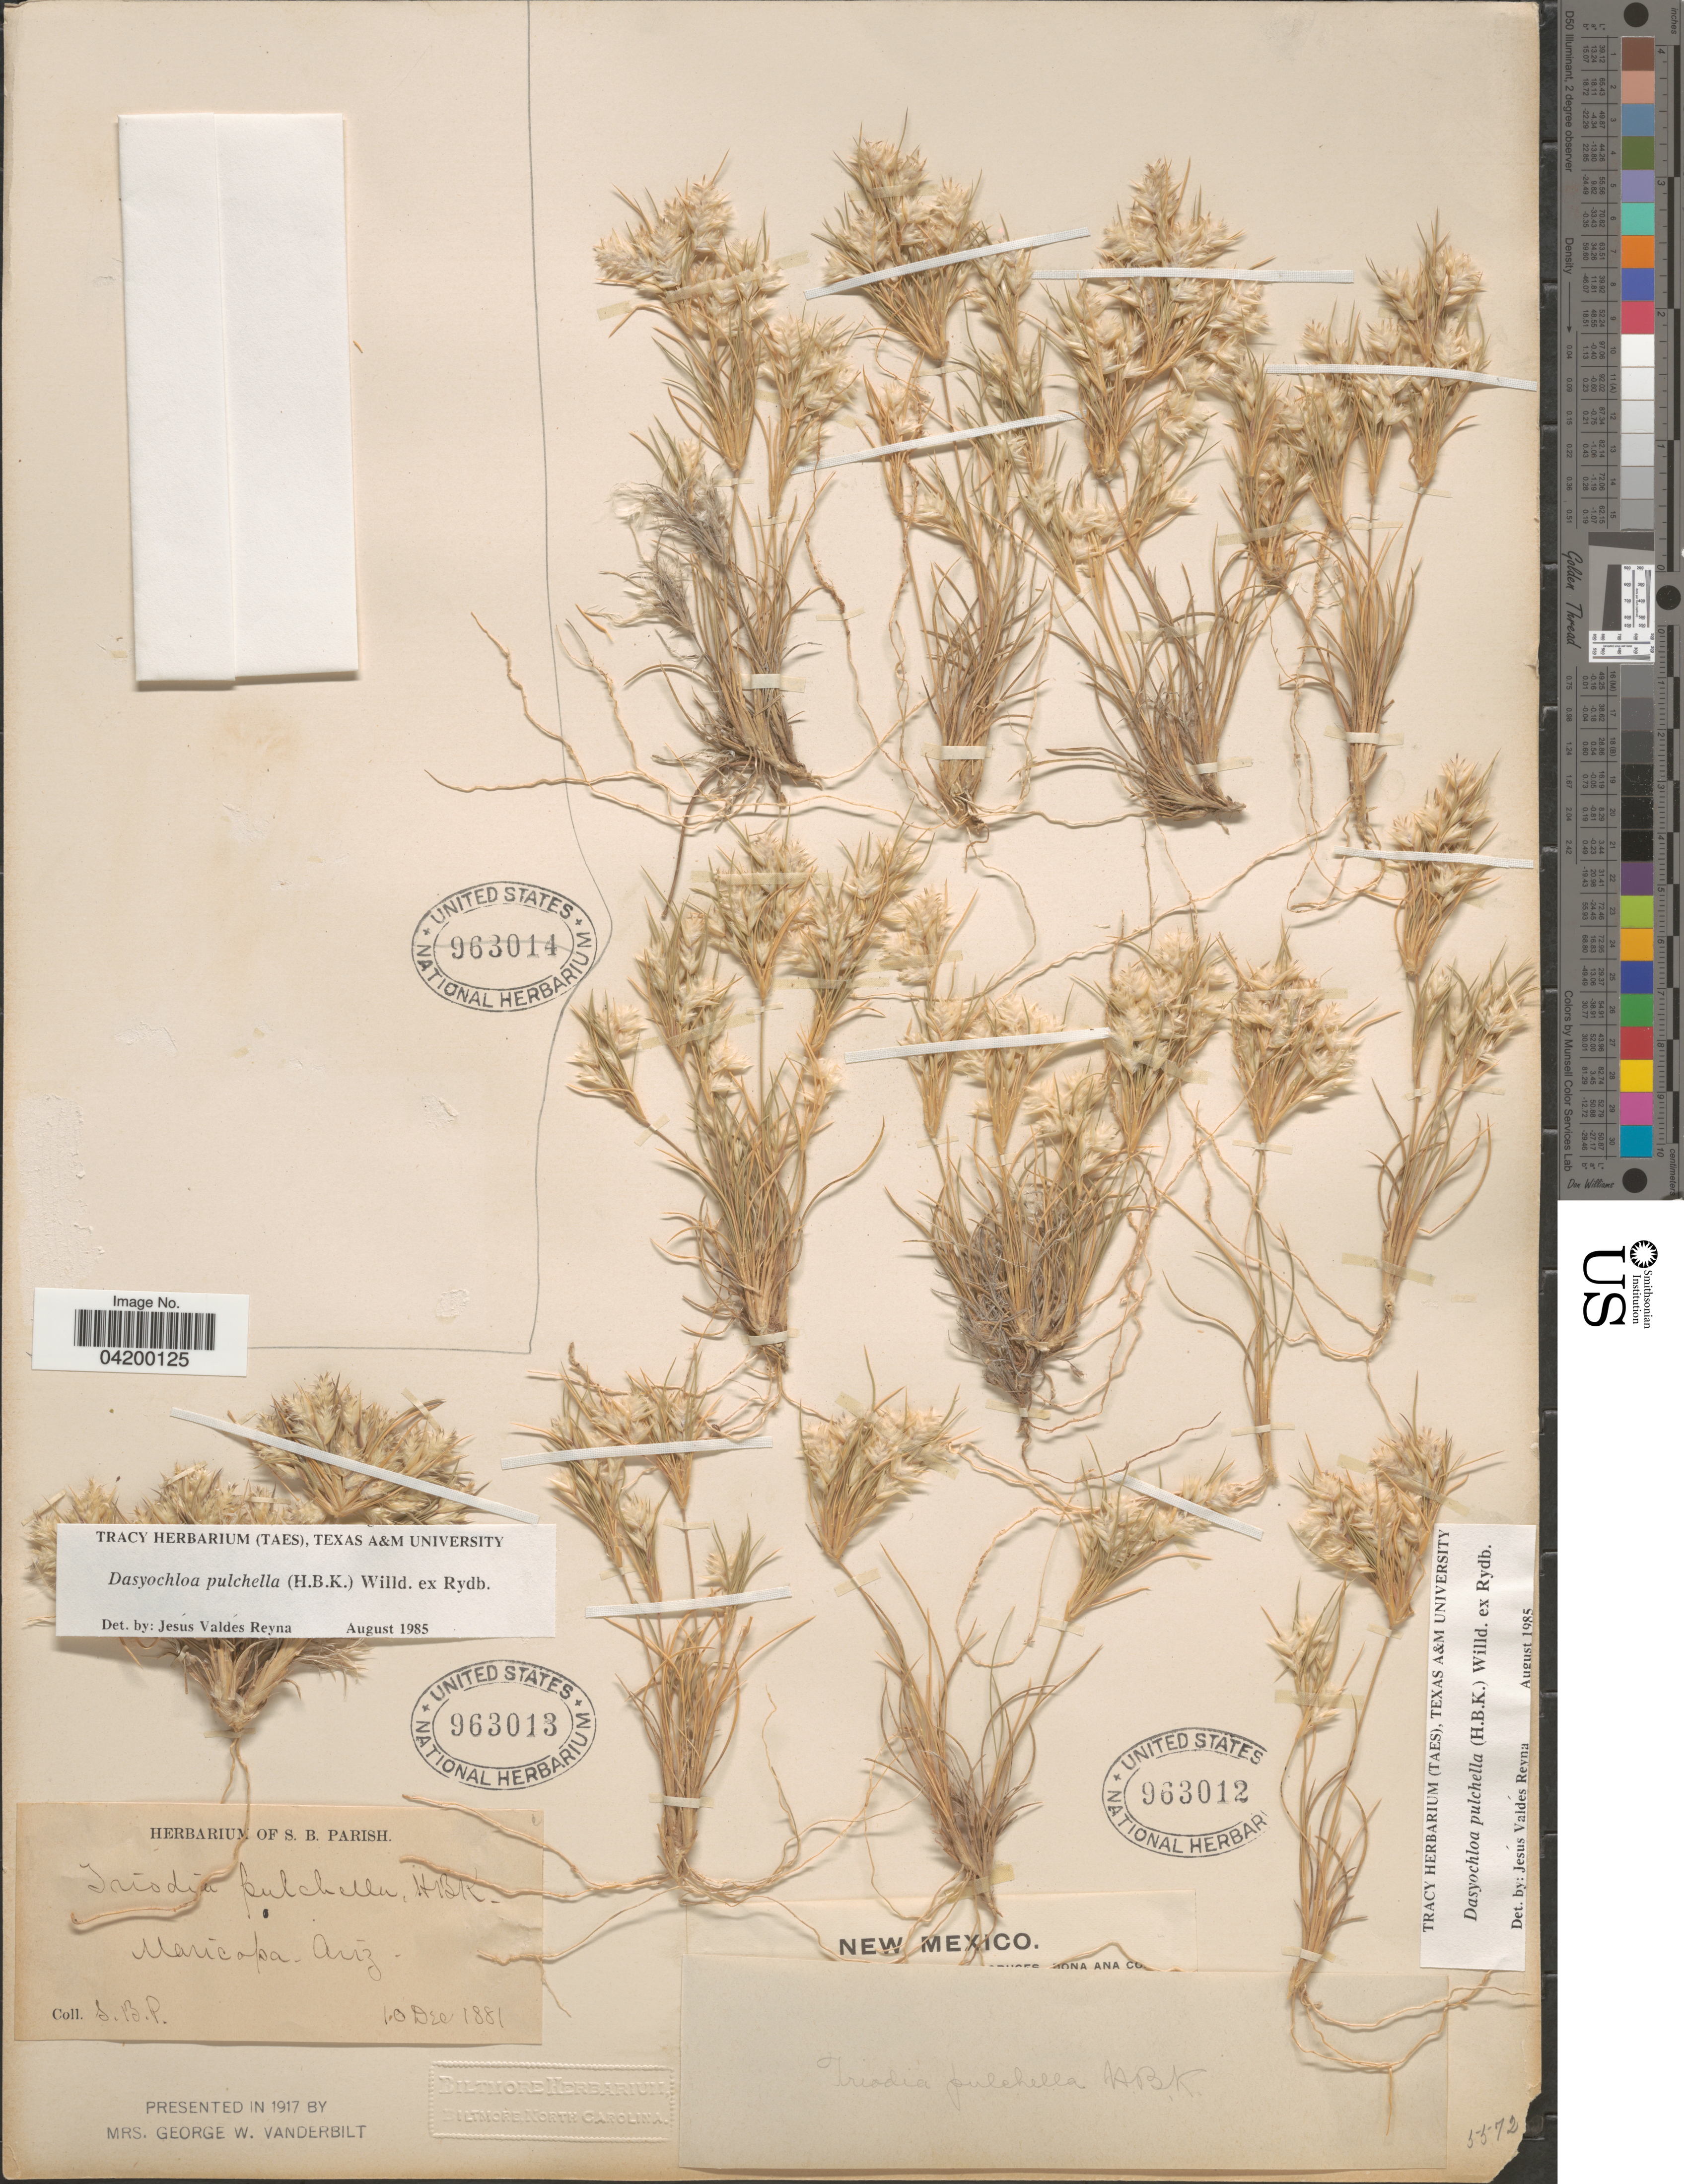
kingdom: Plantae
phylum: Tracheophyta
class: Liliopsida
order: Poales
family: Poaceae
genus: Dasyochloa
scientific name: Dasyochloa pulchella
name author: (Kunth) Willd. ex Rydb.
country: United States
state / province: New Mexico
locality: [illegible text]ona Ana Co.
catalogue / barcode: US 963012